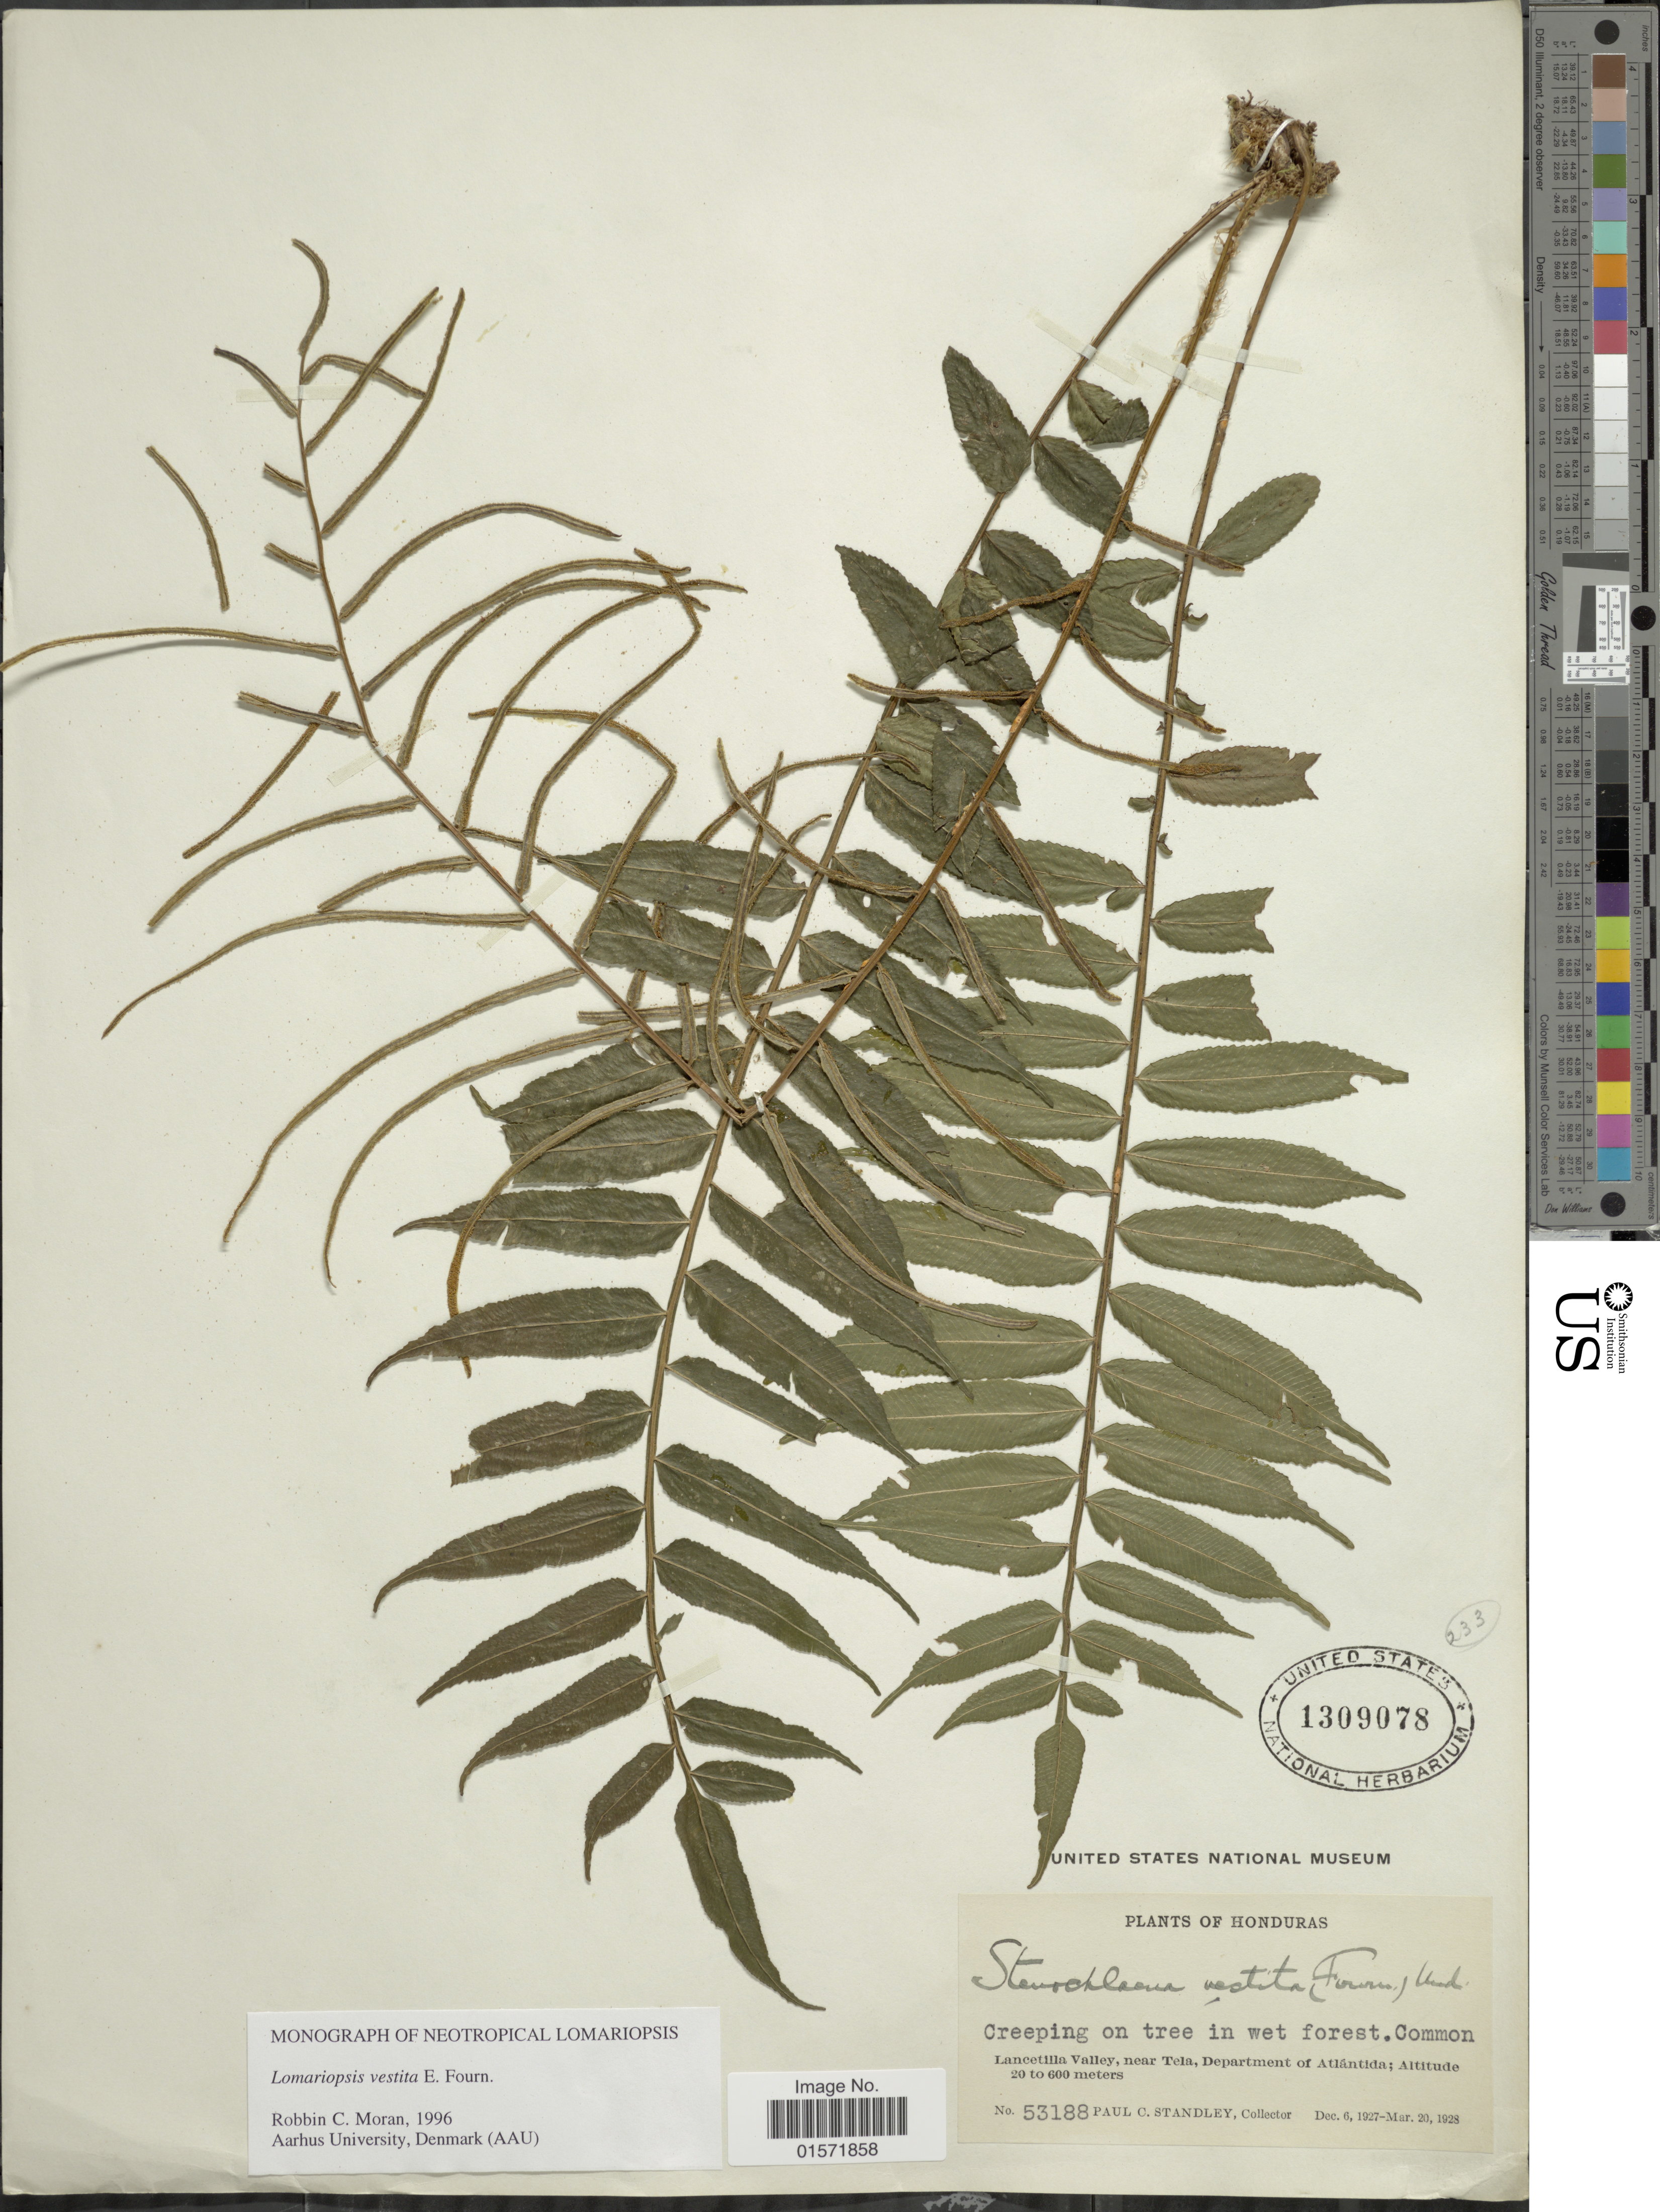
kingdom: Plantae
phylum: Tracheophyta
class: Polypodiopsida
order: Polypodiales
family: Lomariopsidaceae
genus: Lomariopsis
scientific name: Lomariopsis vestita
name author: E. Fourn.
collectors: P. C. Standley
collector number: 53188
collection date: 1927-12-06/1928-03-20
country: Honduras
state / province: Atlántida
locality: Lancetilla Valley, near Tela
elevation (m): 20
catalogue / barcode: US 1309078